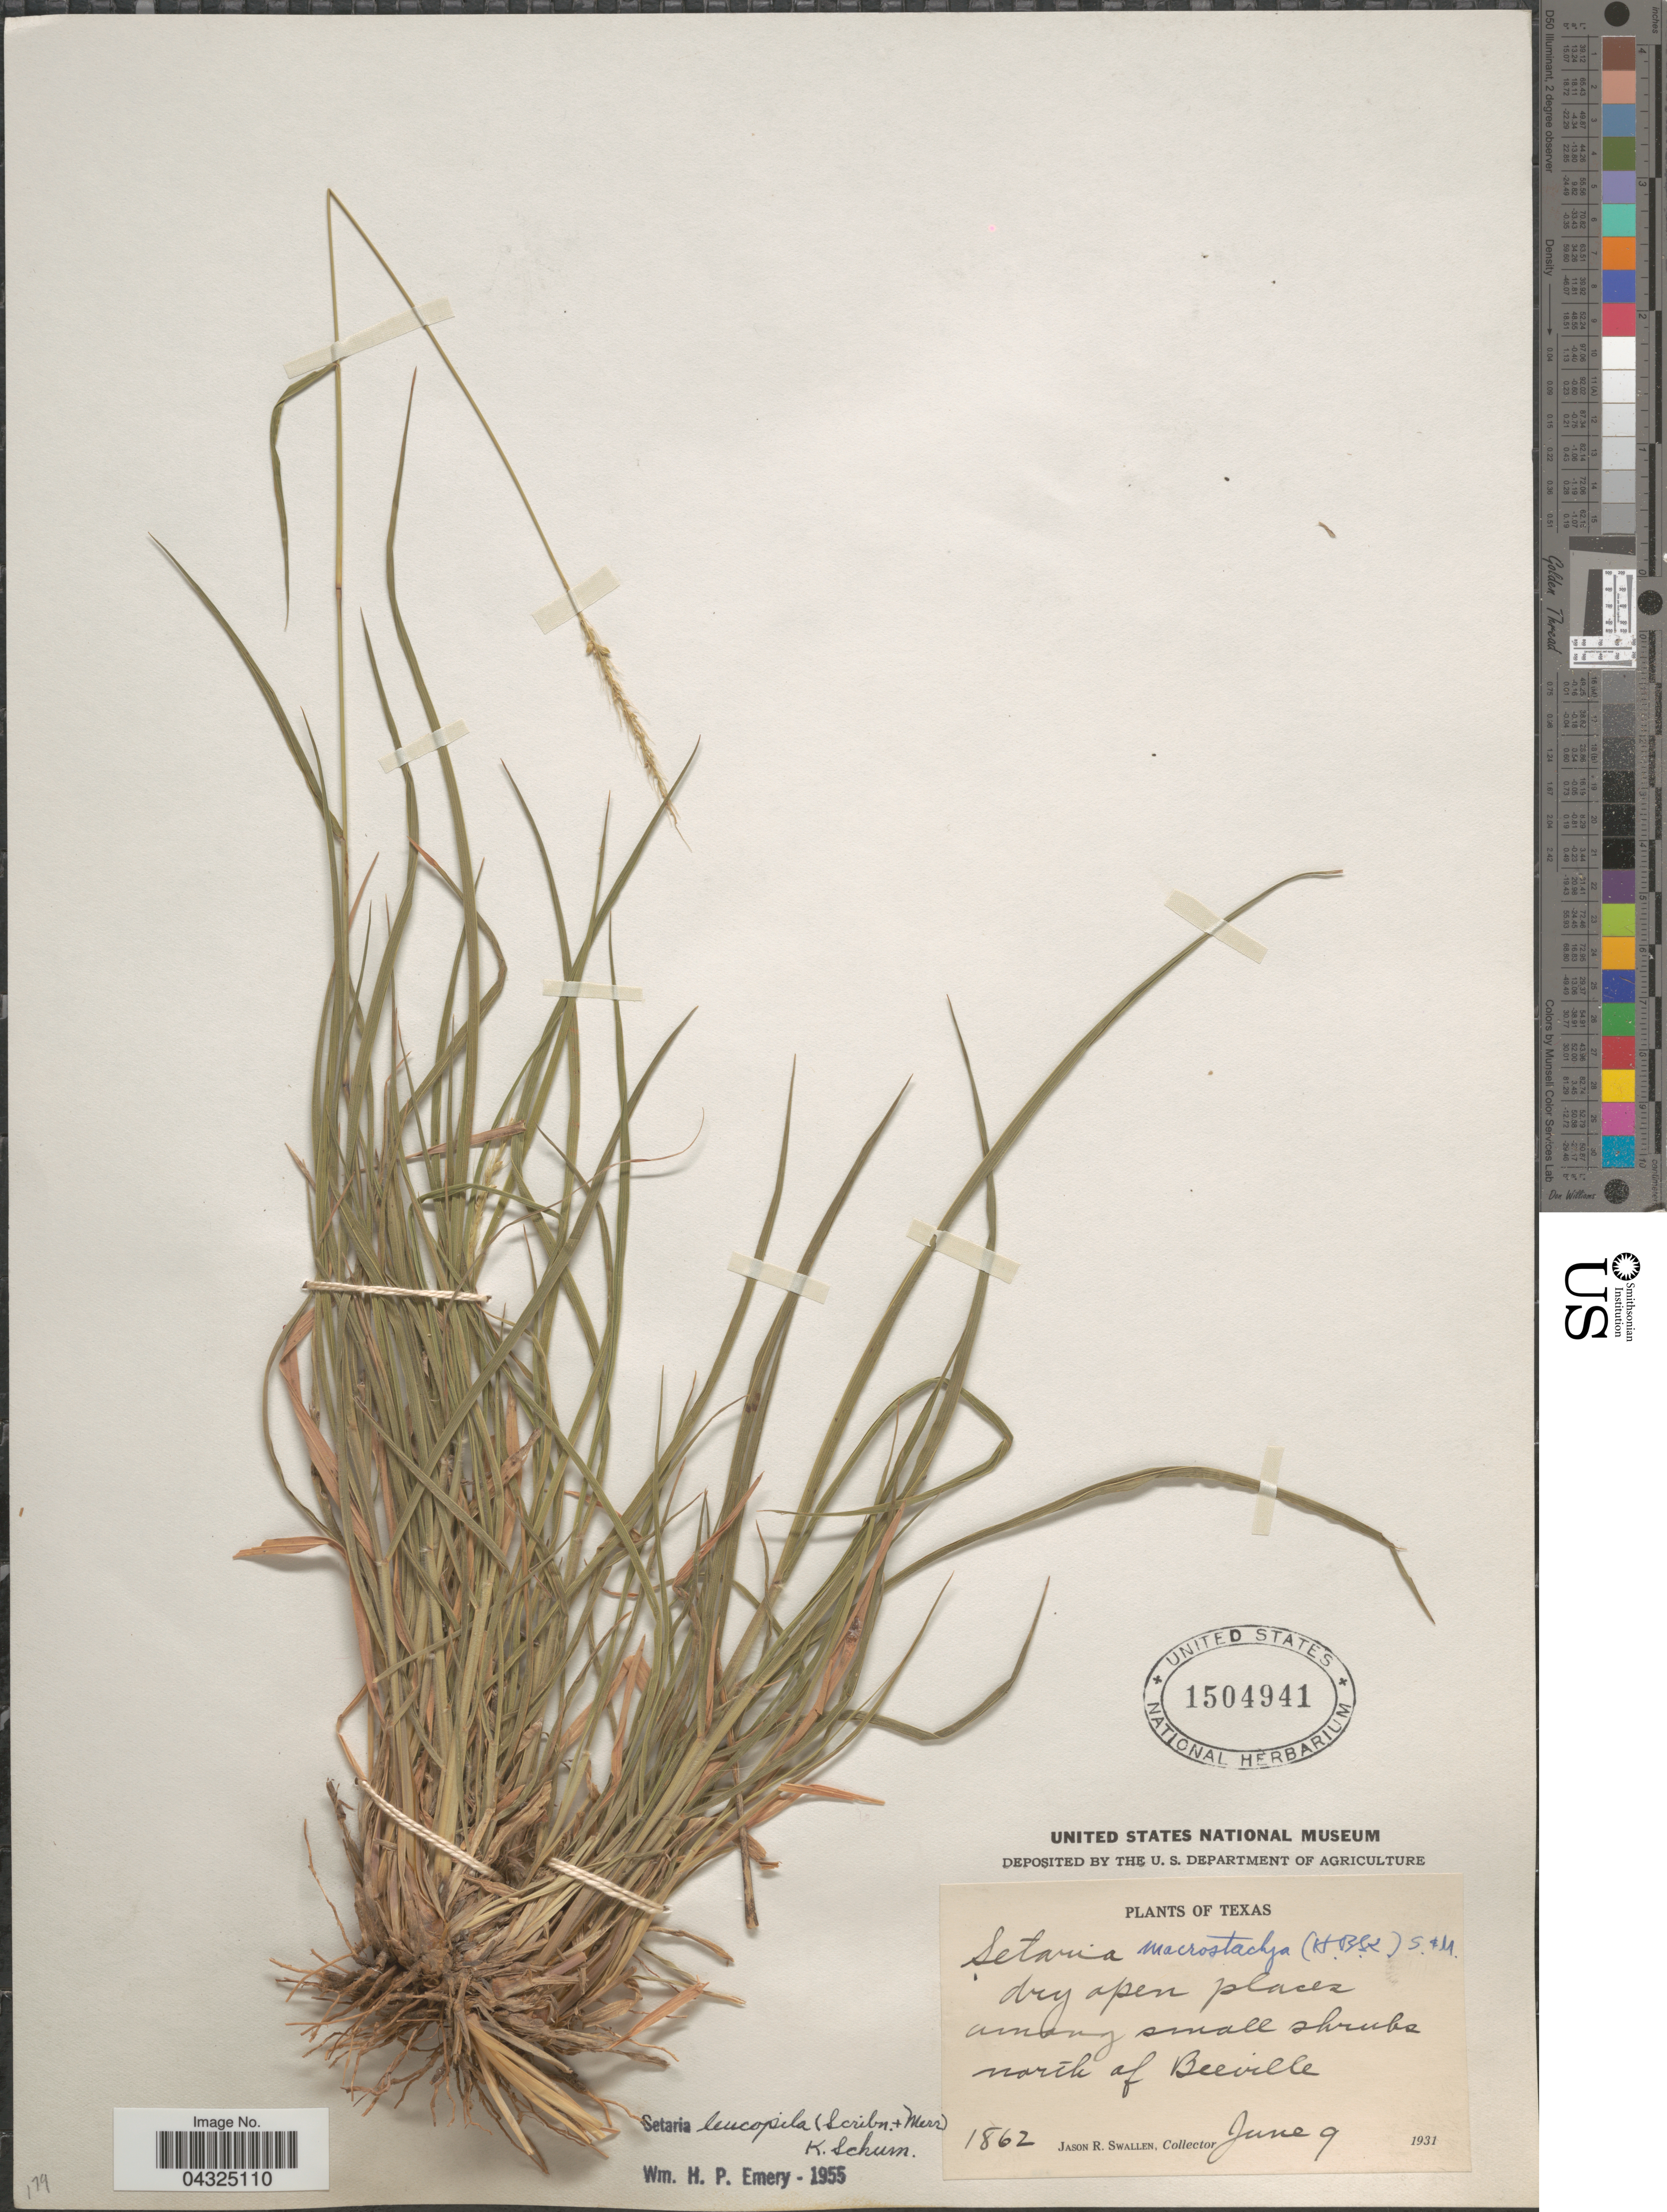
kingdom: Plantae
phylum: Tracheophyta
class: Liliopsida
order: Poales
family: Poaceae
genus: Setaria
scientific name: Setaria leucopila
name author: (Scribn. & Merr.) K. Schum.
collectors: J. R. Swallen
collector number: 1862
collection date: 1931-06-09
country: United States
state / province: Texas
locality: Dry open places among small shrubs north of Beeville.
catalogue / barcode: US 1504941